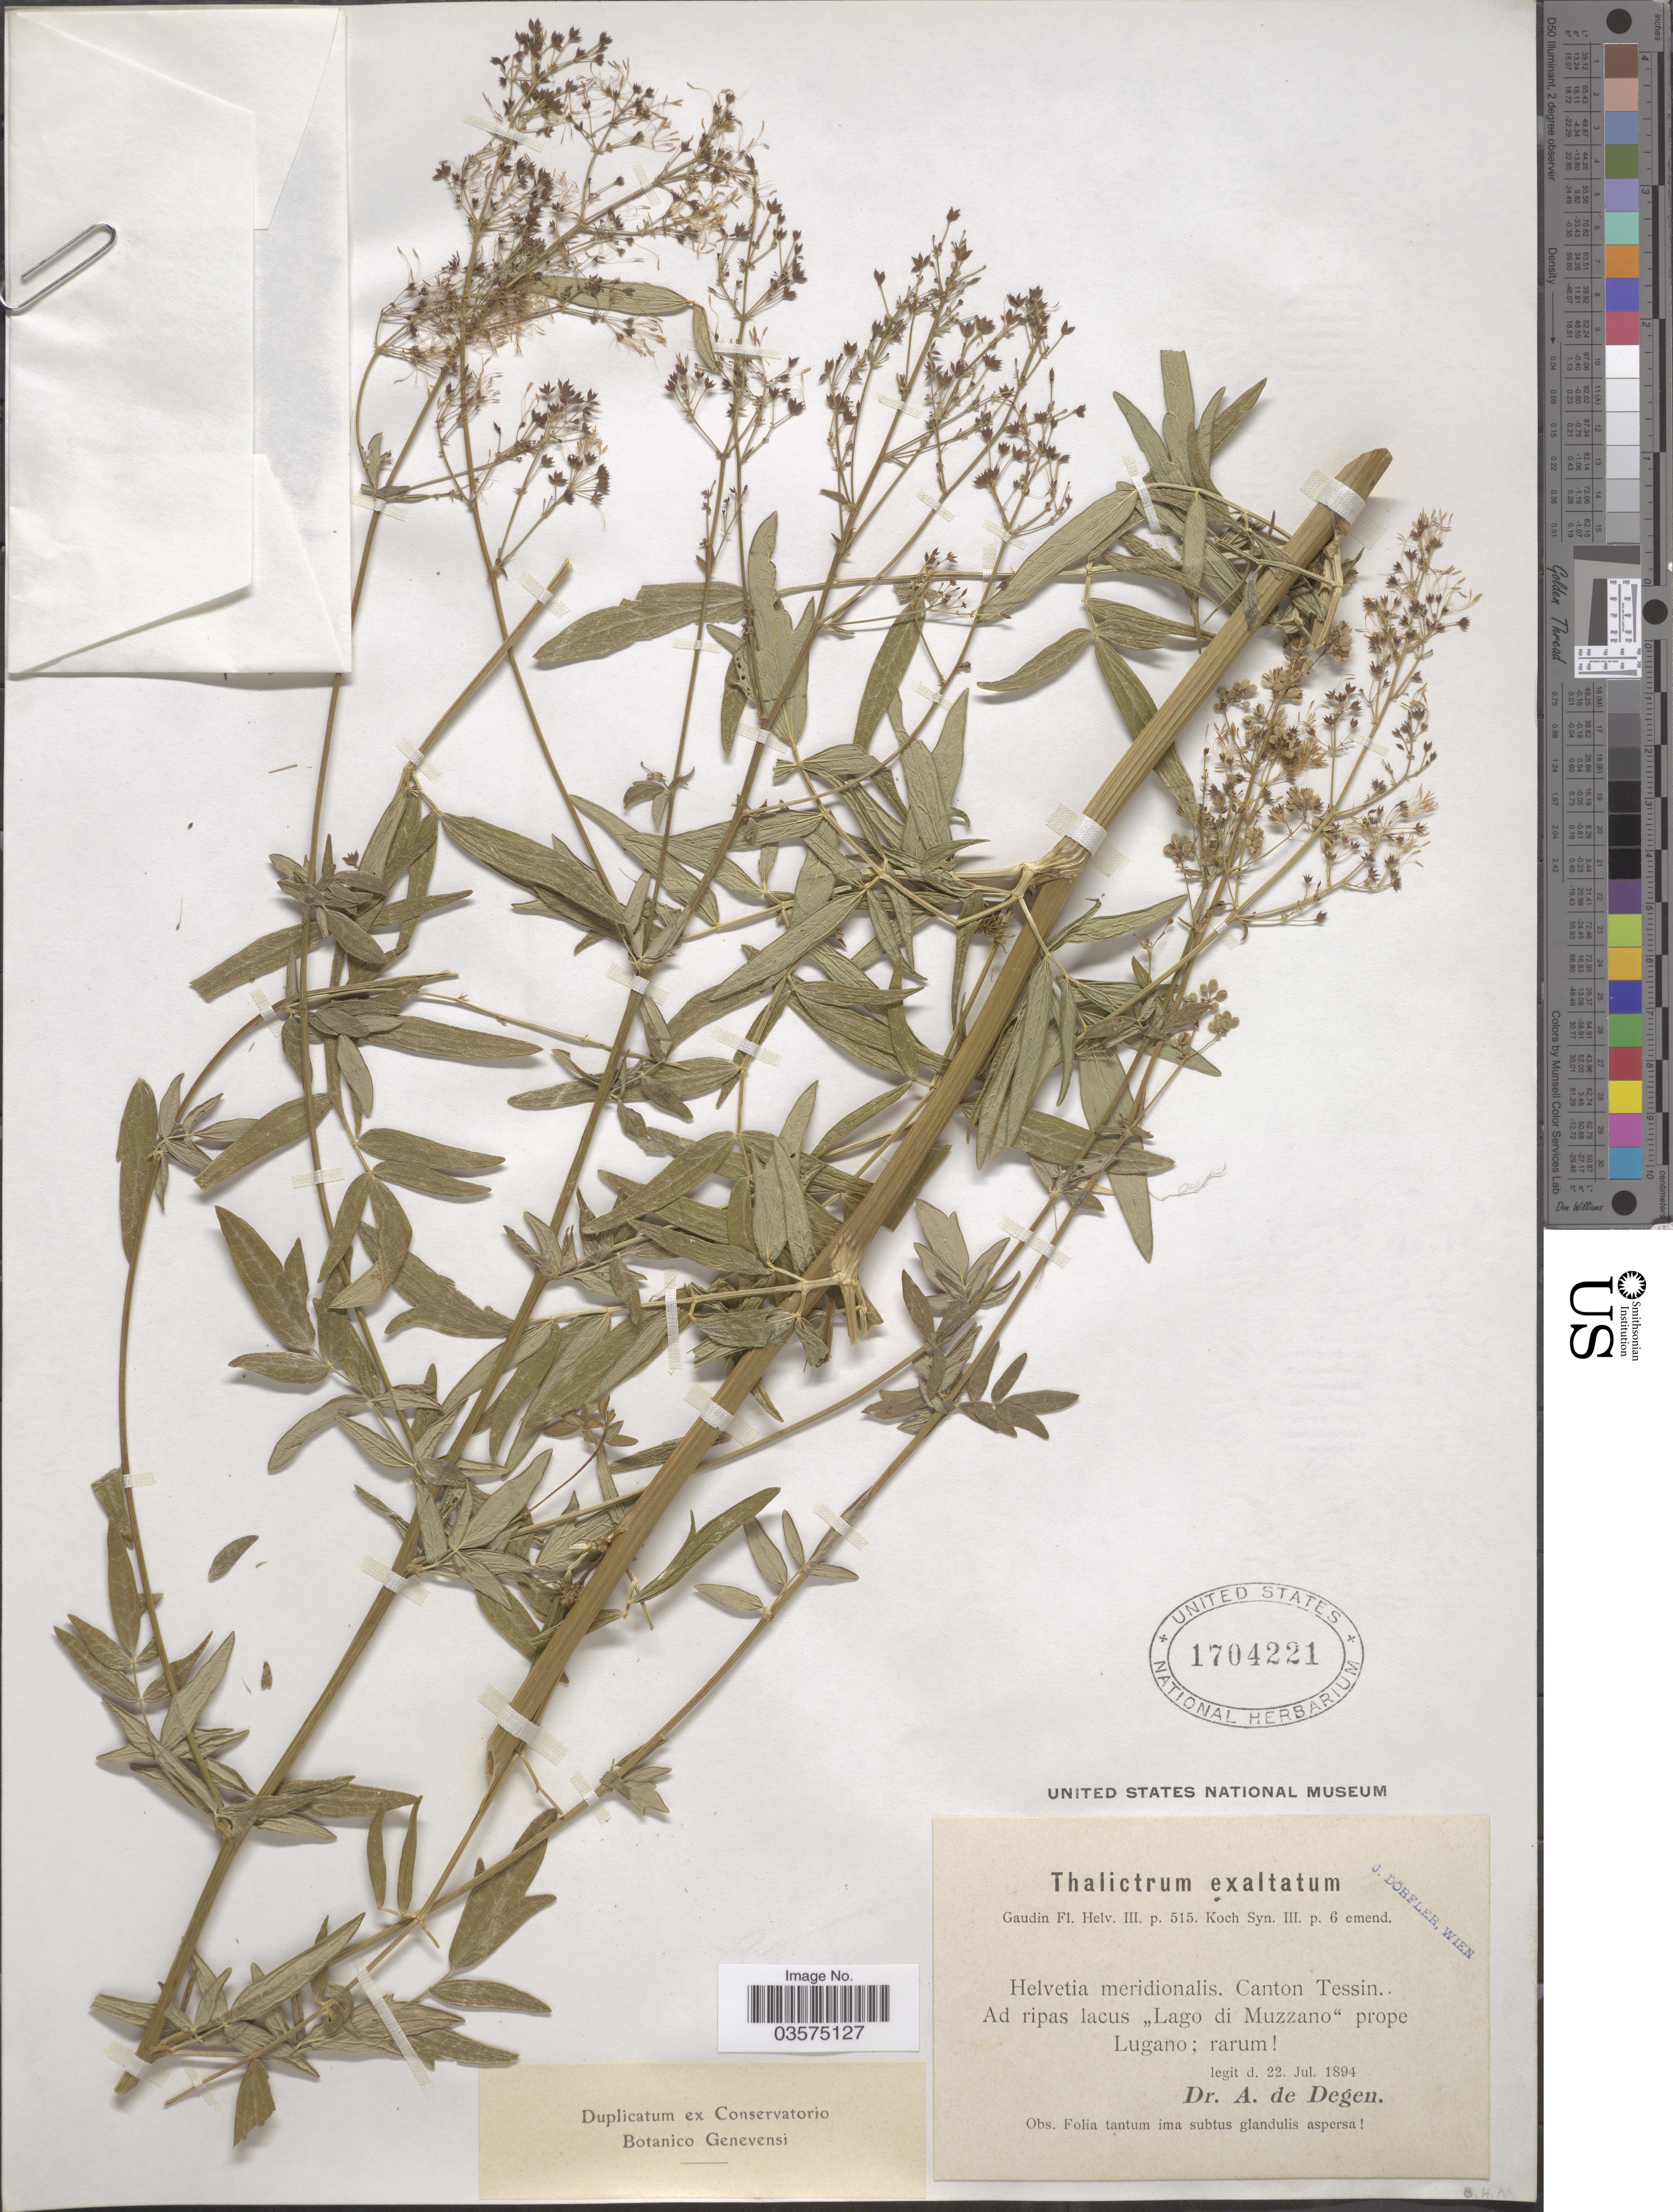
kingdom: Plantae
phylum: Tracheophyta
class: Magnoliopsida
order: Ranunculales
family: Ranunculaceae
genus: Thalictrum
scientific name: Thalictrum exaltatum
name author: Gaudin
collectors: A. Degen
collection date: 1894-07-22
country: Switzerland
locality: Helvetia meridionalis. Canton Tessin. Ad ripas lacus "Lago di Muzzano" prope Lugano; rarum [illegible text].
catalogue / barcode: US 1704221